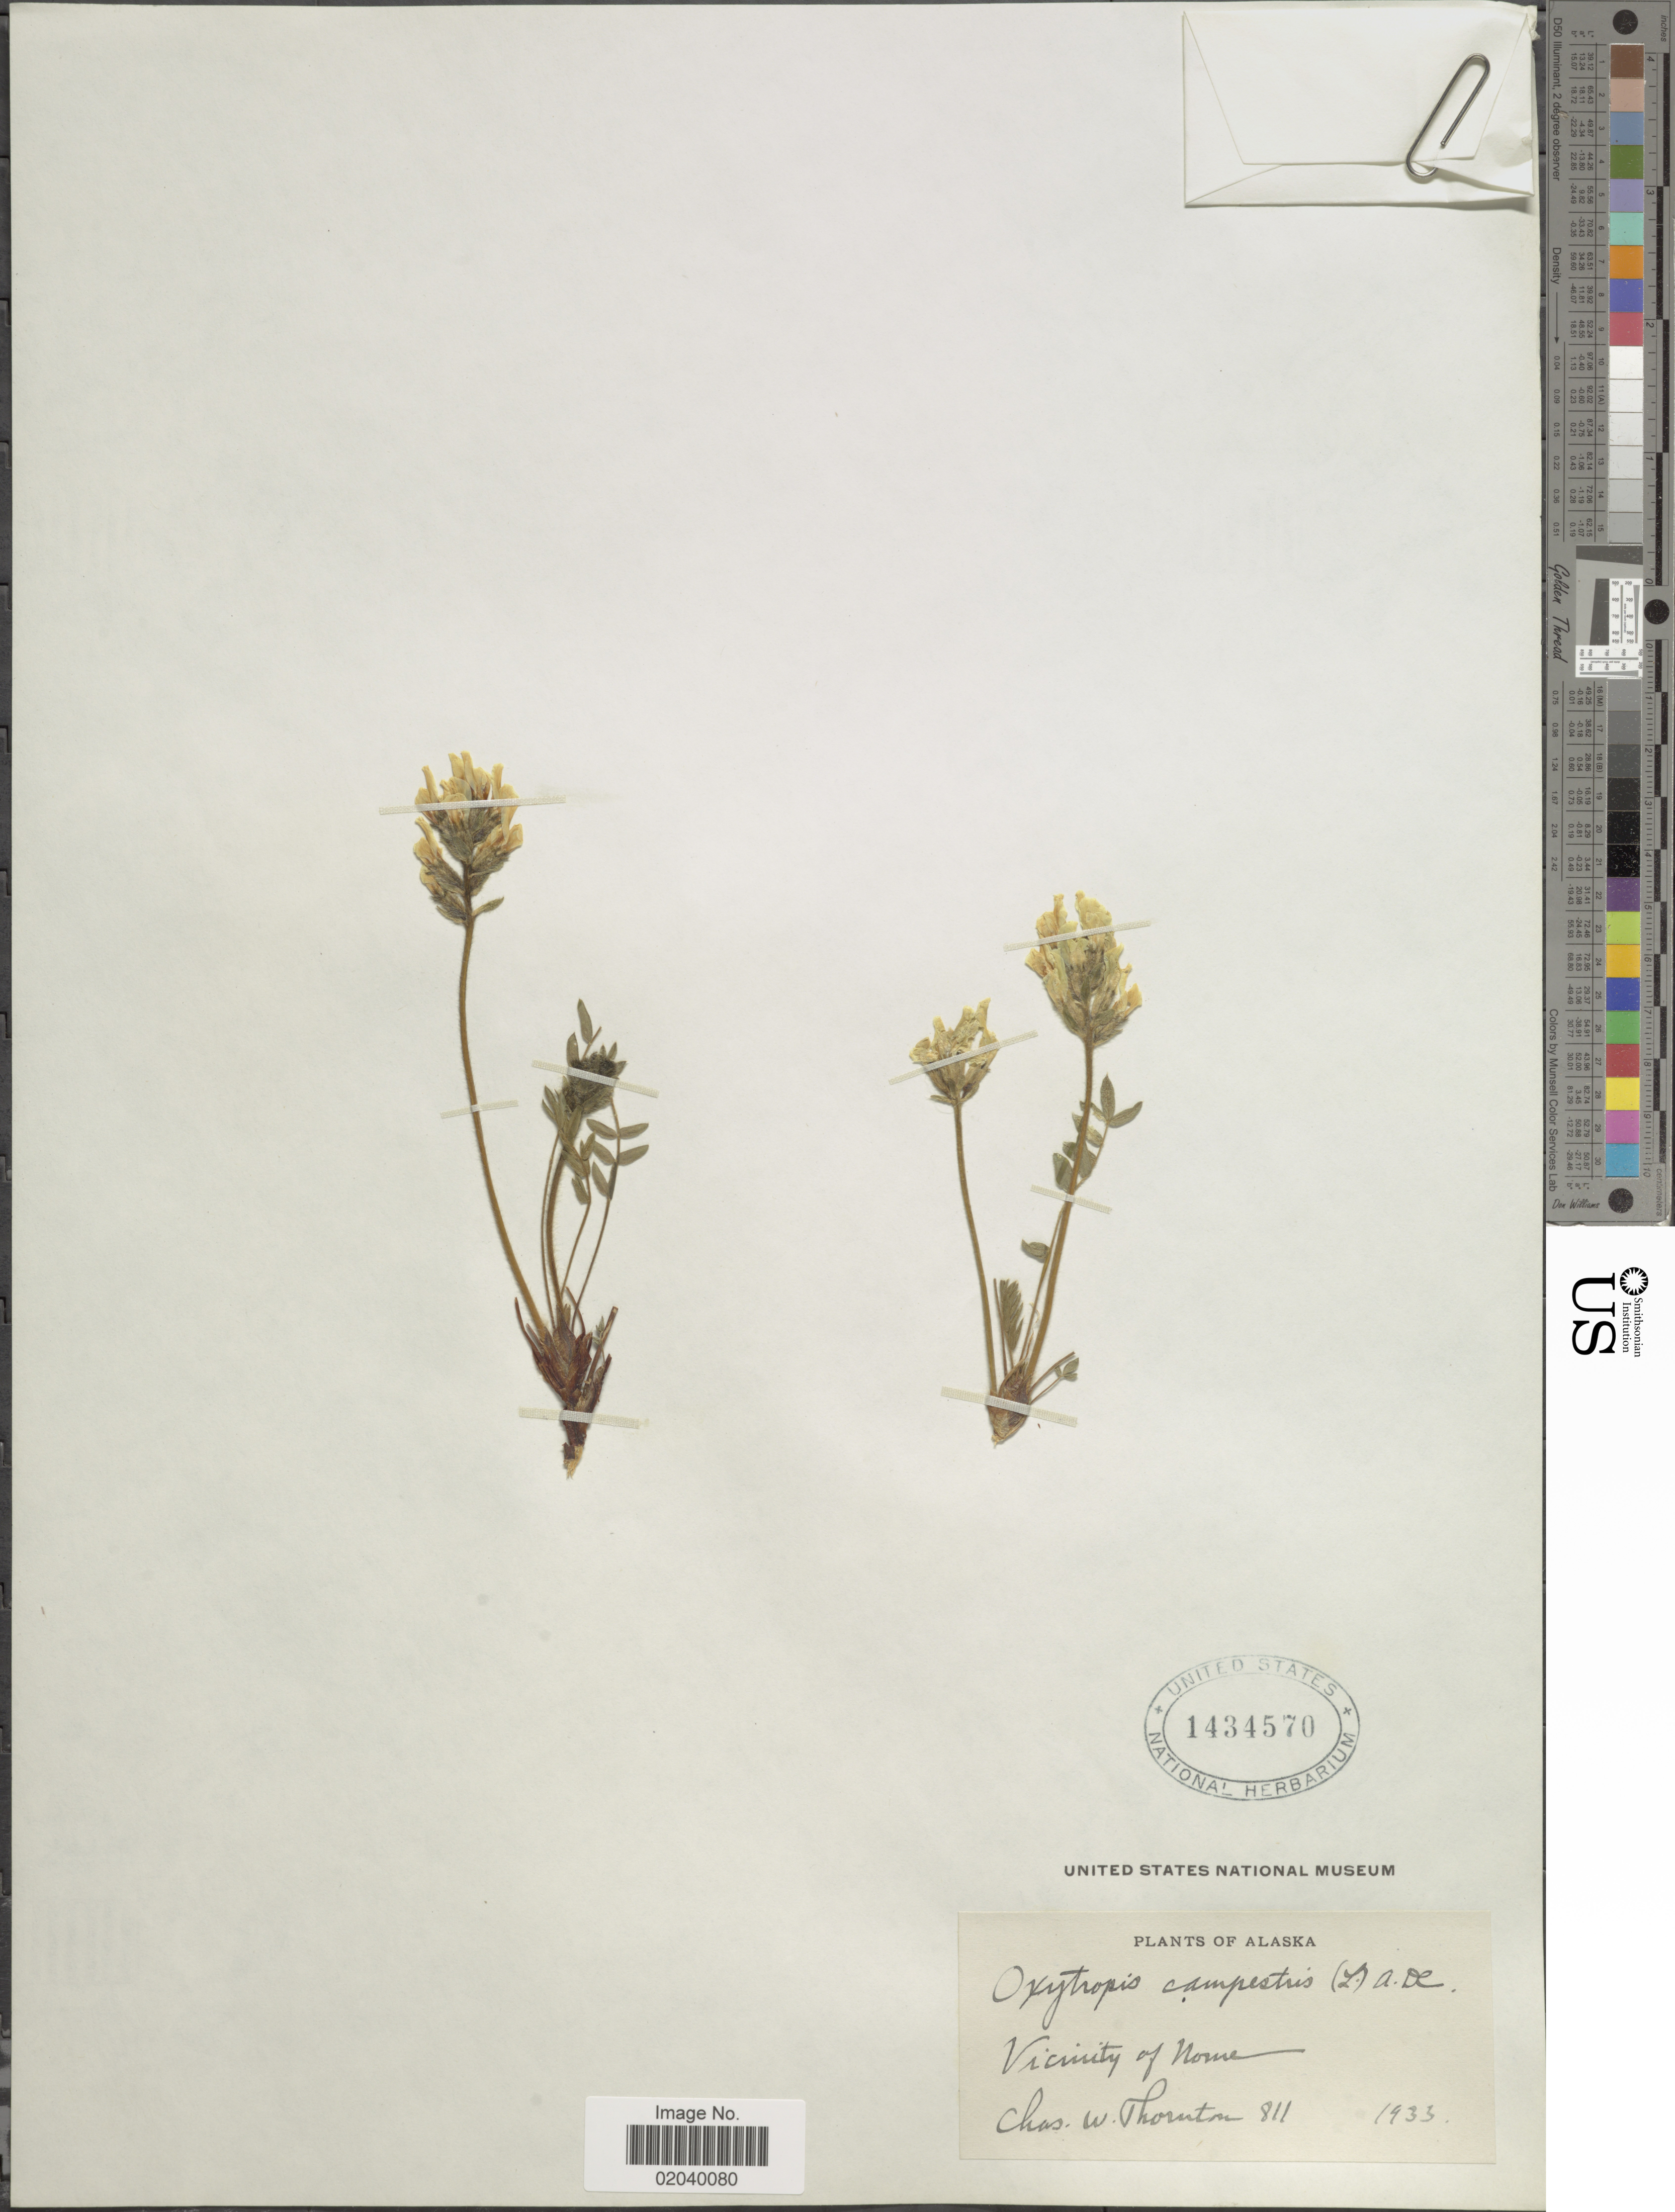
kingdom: Plantae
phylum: Tracheophyta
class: Magnoliopsida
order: Fabales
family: Fabaceae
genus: Oxytropis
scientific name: Oxytropis maydelliana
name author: Trautv.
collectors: C. Thornton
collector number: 811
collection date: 1933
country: United States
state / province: Alaska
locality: Vicinity of Nome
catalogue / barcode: US 1434570